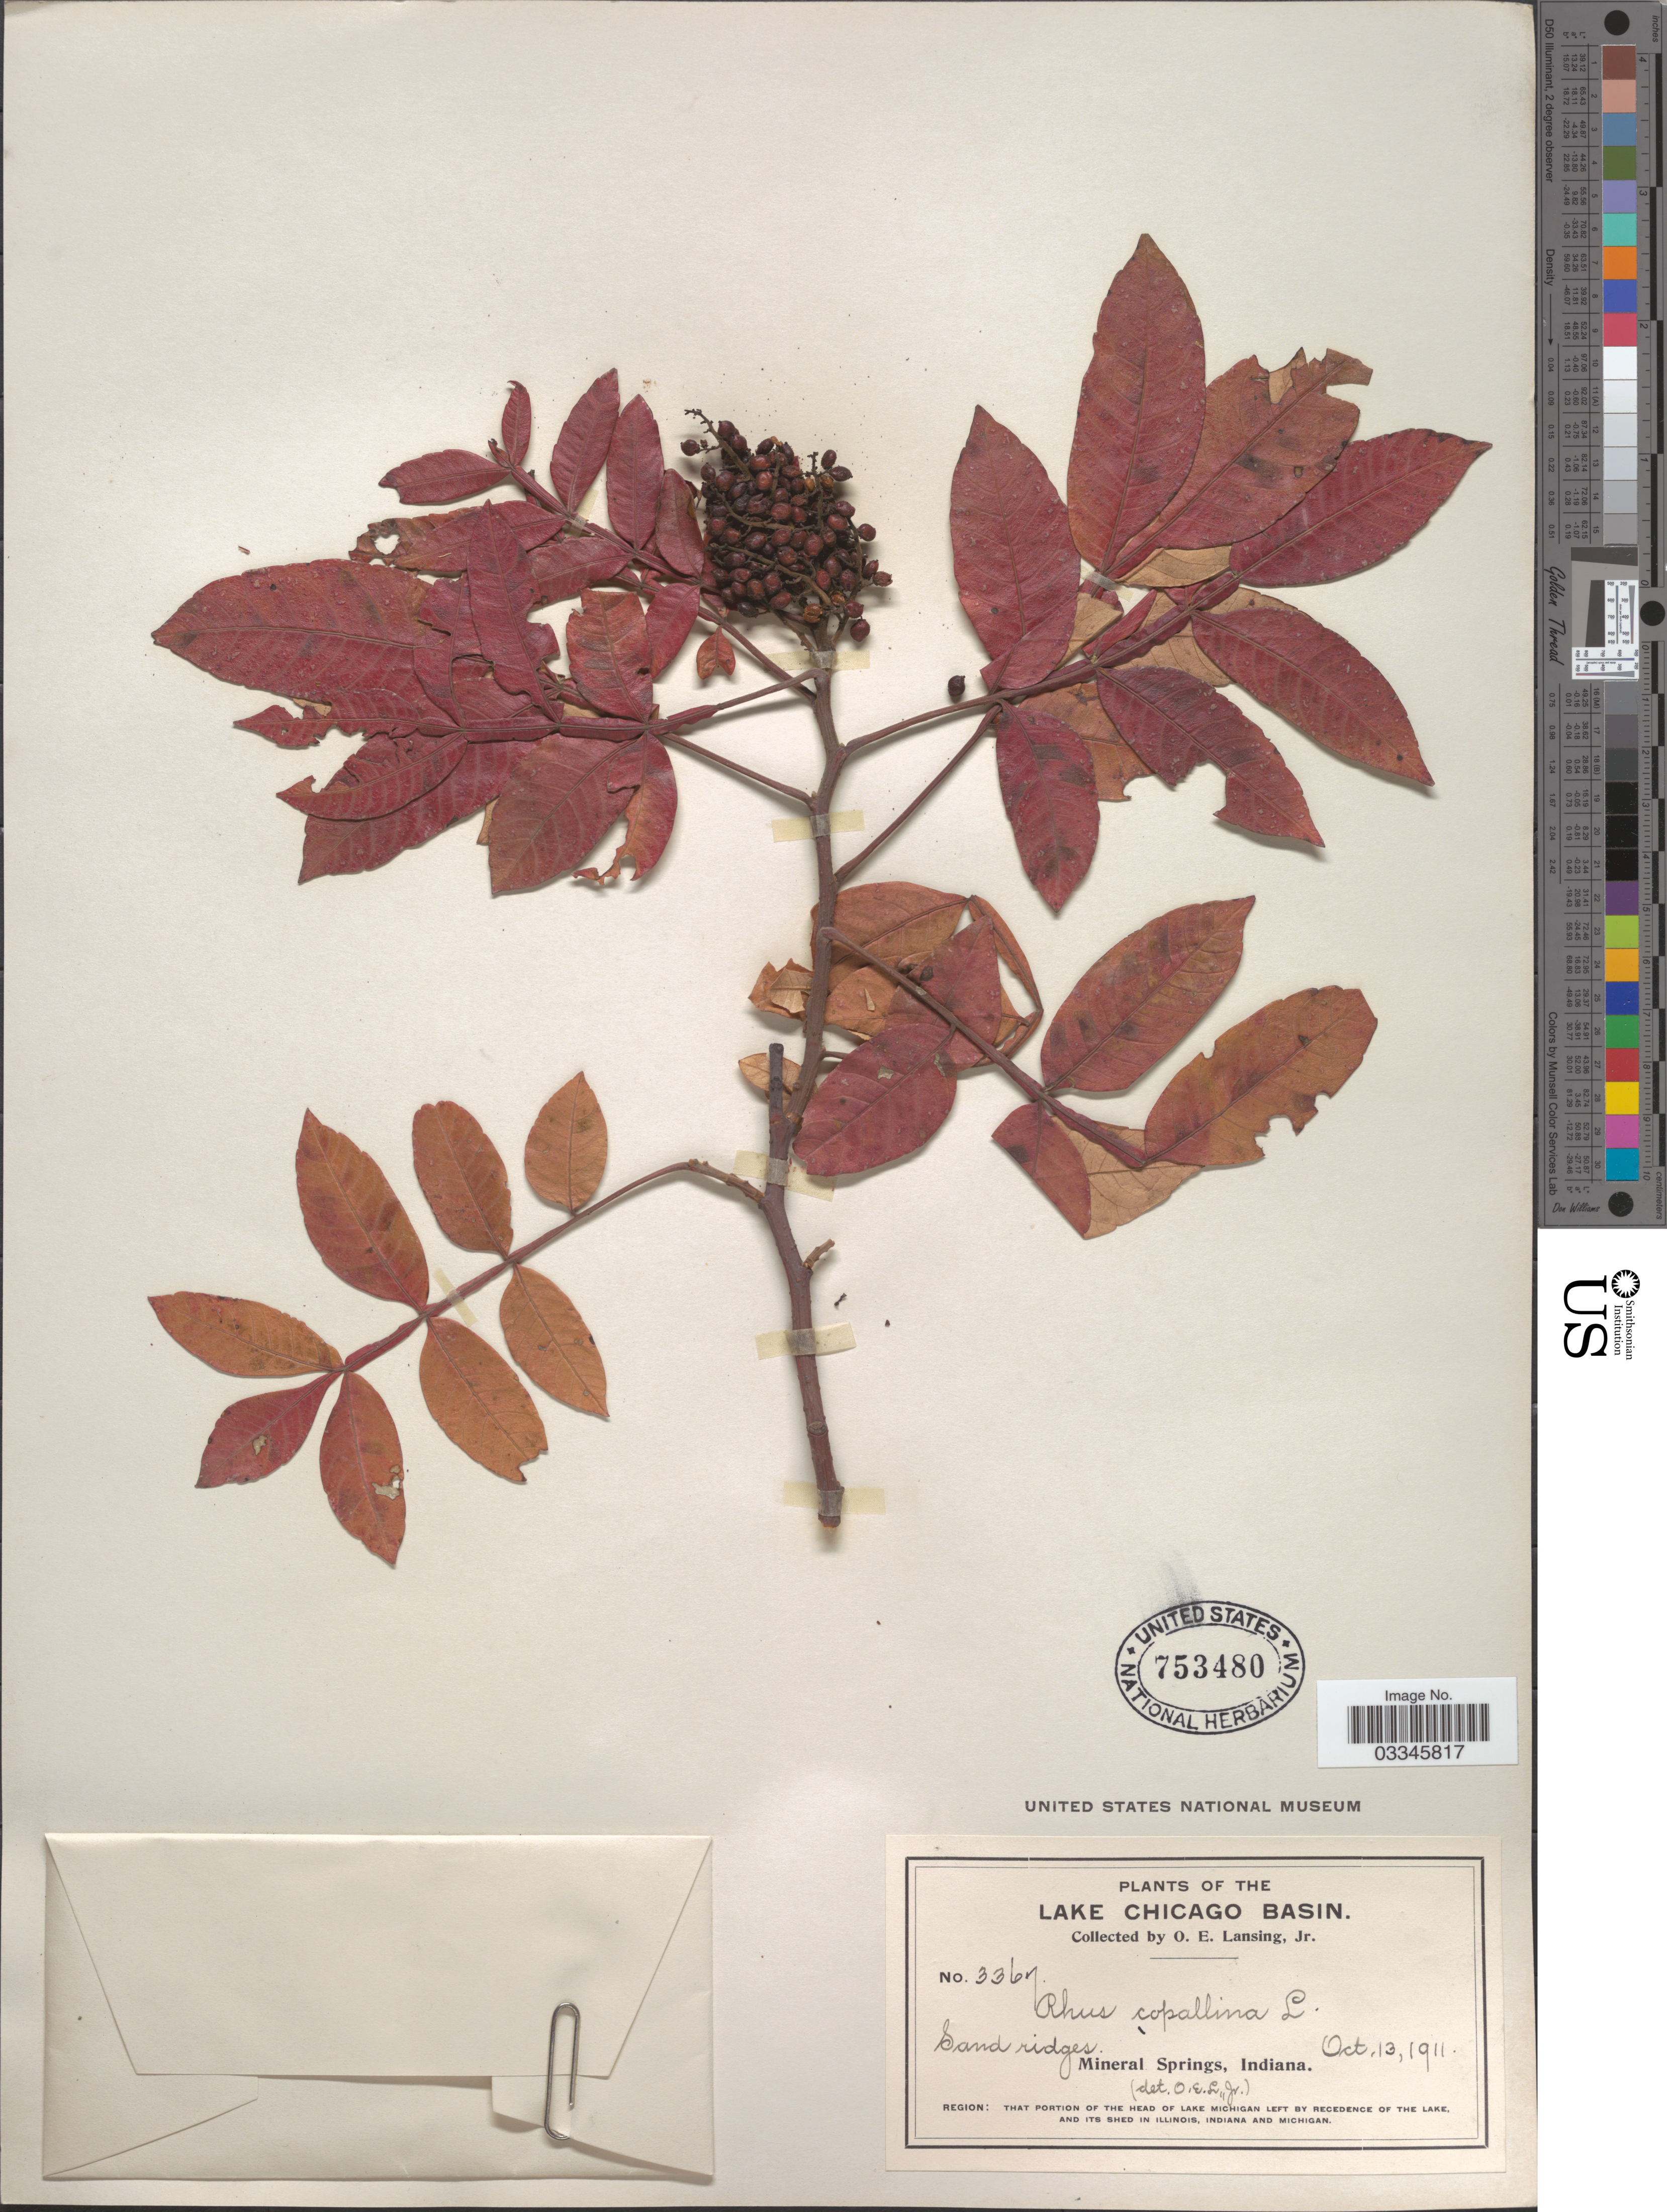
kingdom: Plantae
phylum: Tracheophyta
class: Magnoliopsida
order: Sapindales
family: Anacardiaceae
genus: Rhus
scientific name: Rhus copallinum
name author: L.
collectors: O. Lansing Jr.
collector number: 3367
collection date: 1911-10-13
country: United States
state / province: Indiana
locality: Lake Chicago Basin. Mineral Springs. Region: that portion of the head of Lake Michigan left by Recedence of the lake.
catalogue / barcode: US 753480